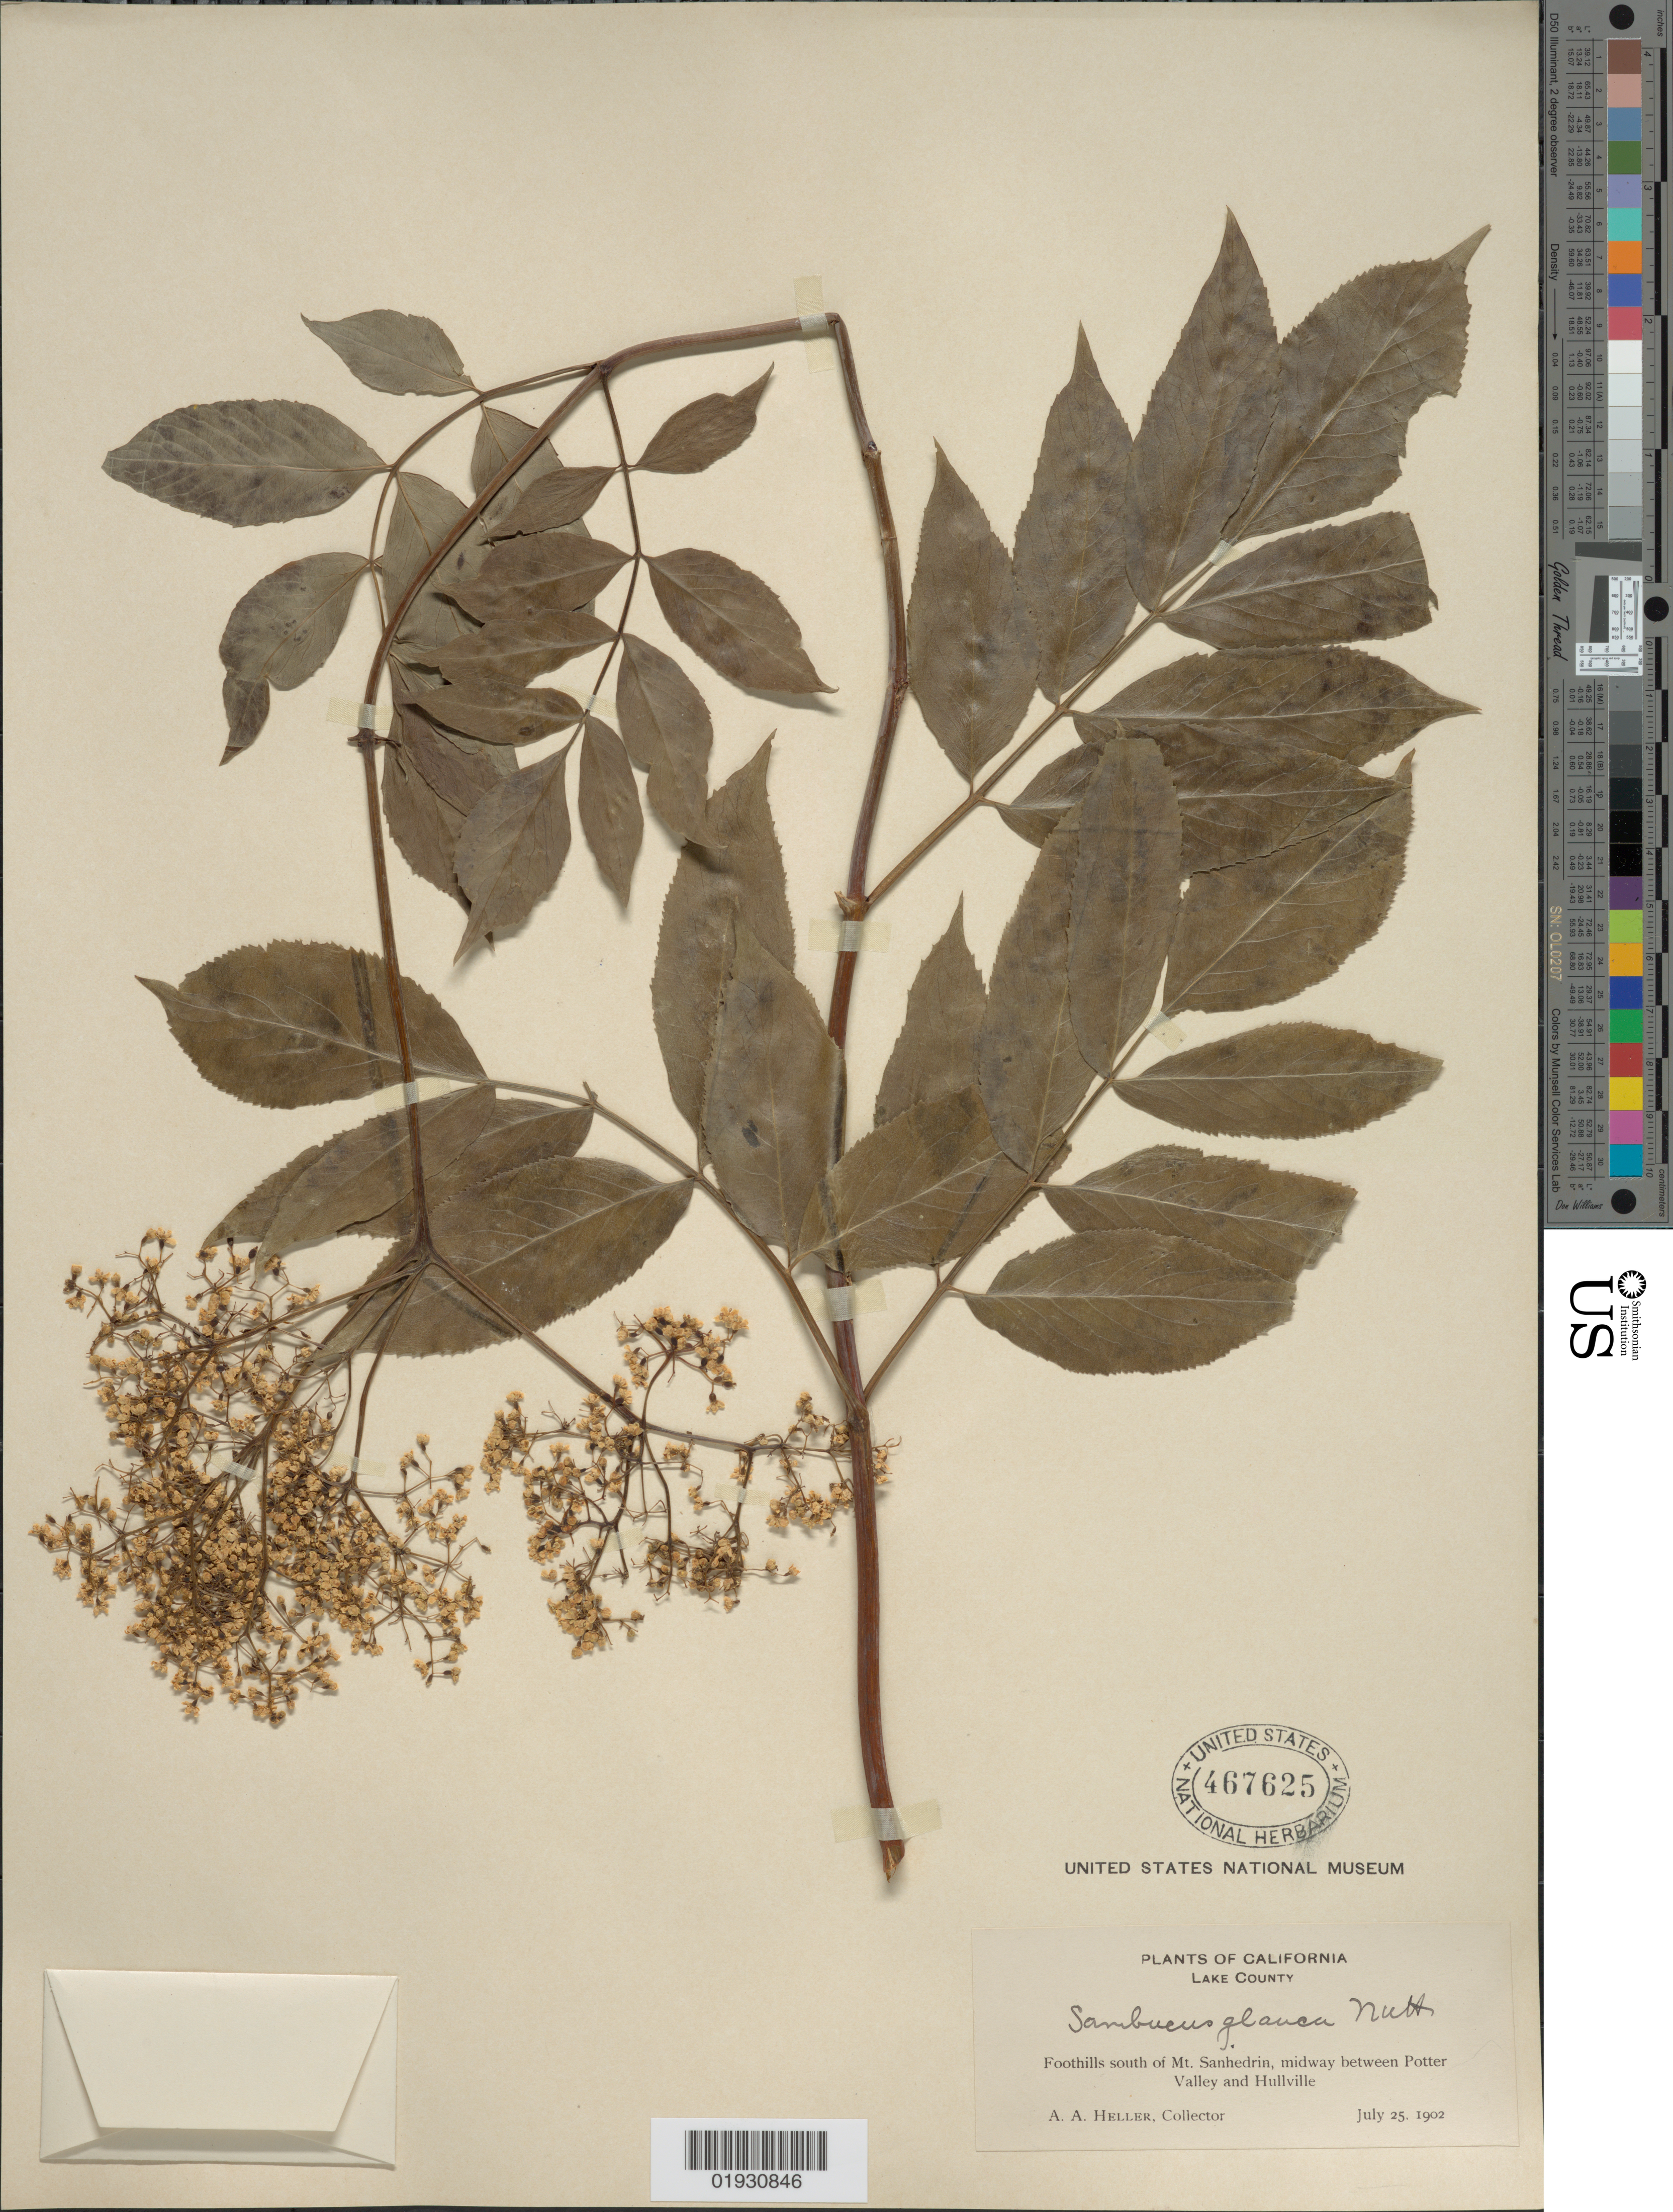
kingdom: Plantae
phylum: Tracheophyta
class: Magnoliopsida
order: Dipsacales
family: Viburnaceae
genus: Sambucus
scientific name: Sambucus cerulea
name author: Raf.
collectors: A. A. Heller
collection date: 1902-07-25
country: United States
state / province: California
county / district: Lake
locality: Lake County. Foothills south of Mt. Sanhedrin, midway between Potter Valley and Hullville.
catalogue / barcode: US 467625